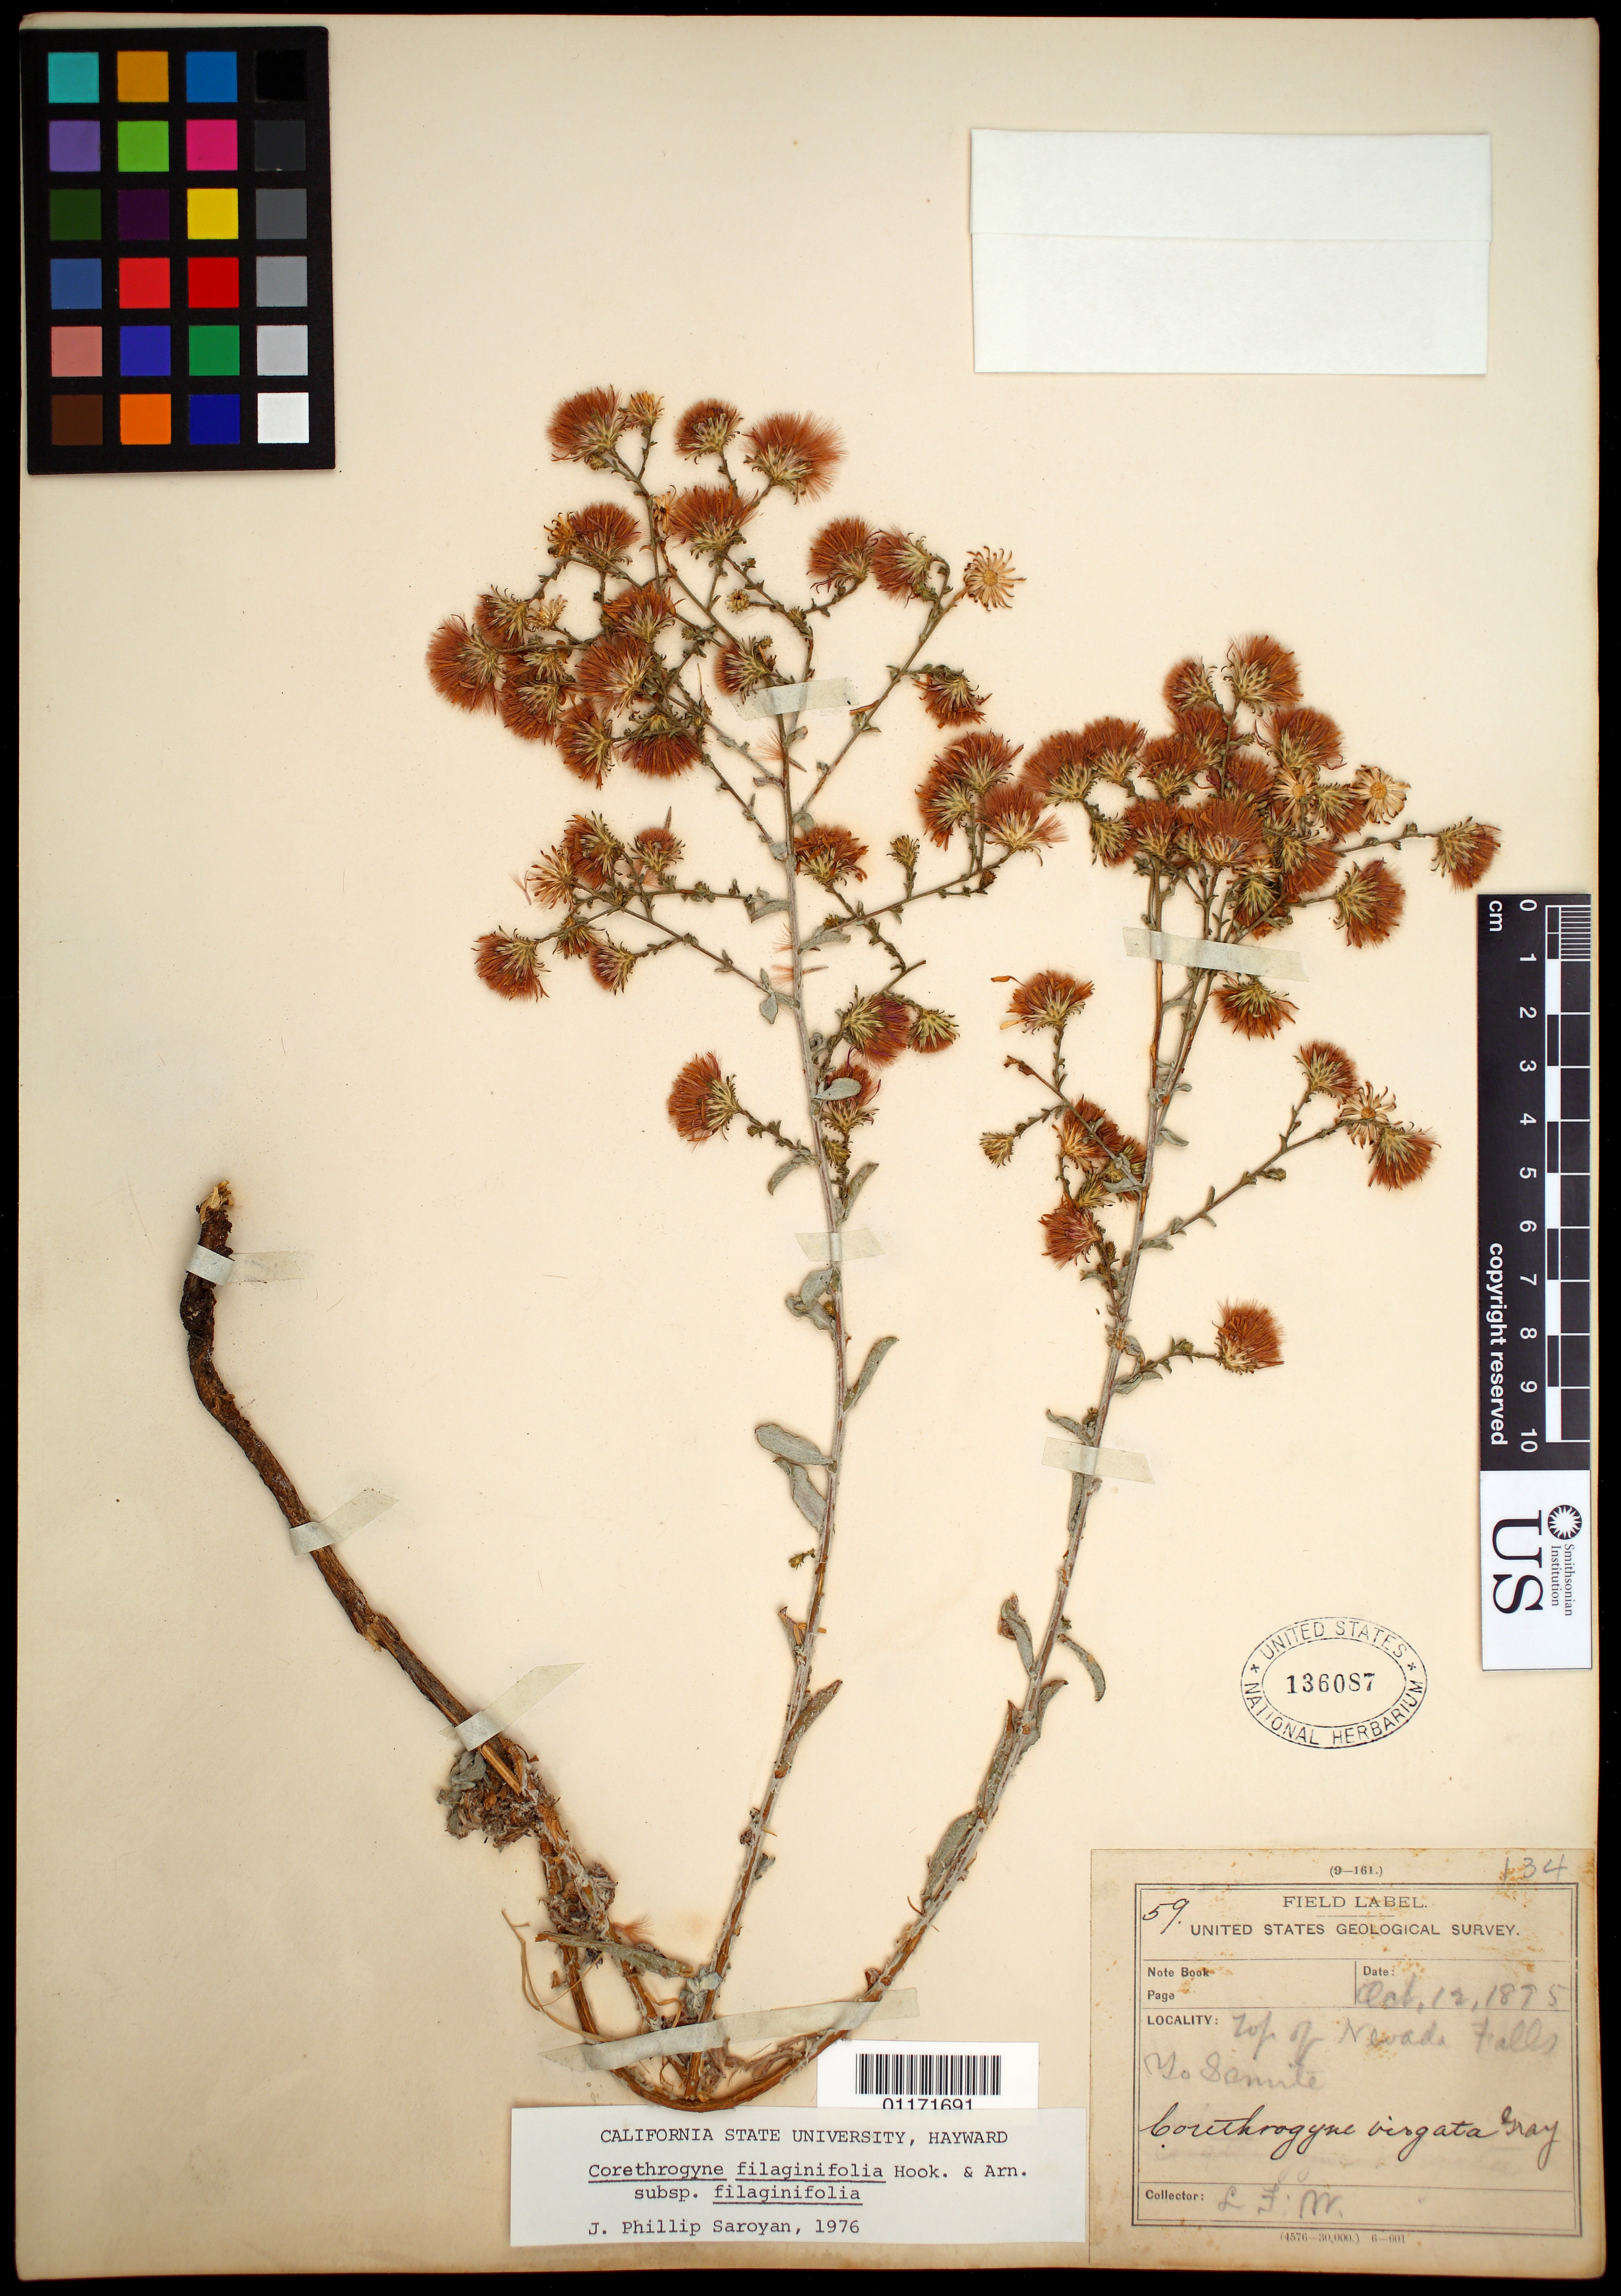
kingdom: Plantae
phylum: Tracheophyta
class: Magnoliopsida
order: Asterales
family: Asteraceae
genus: Corethrogyne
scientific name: Corethrogyne filaginifolia var. filaginifolia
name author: (Hook.) Nutt.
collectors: L. F. Ward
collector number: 134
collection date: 1895-10-12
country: United States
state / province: California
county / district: Mariposa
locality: Top of Nevada Falls, Yosemite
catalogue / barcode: US 136087